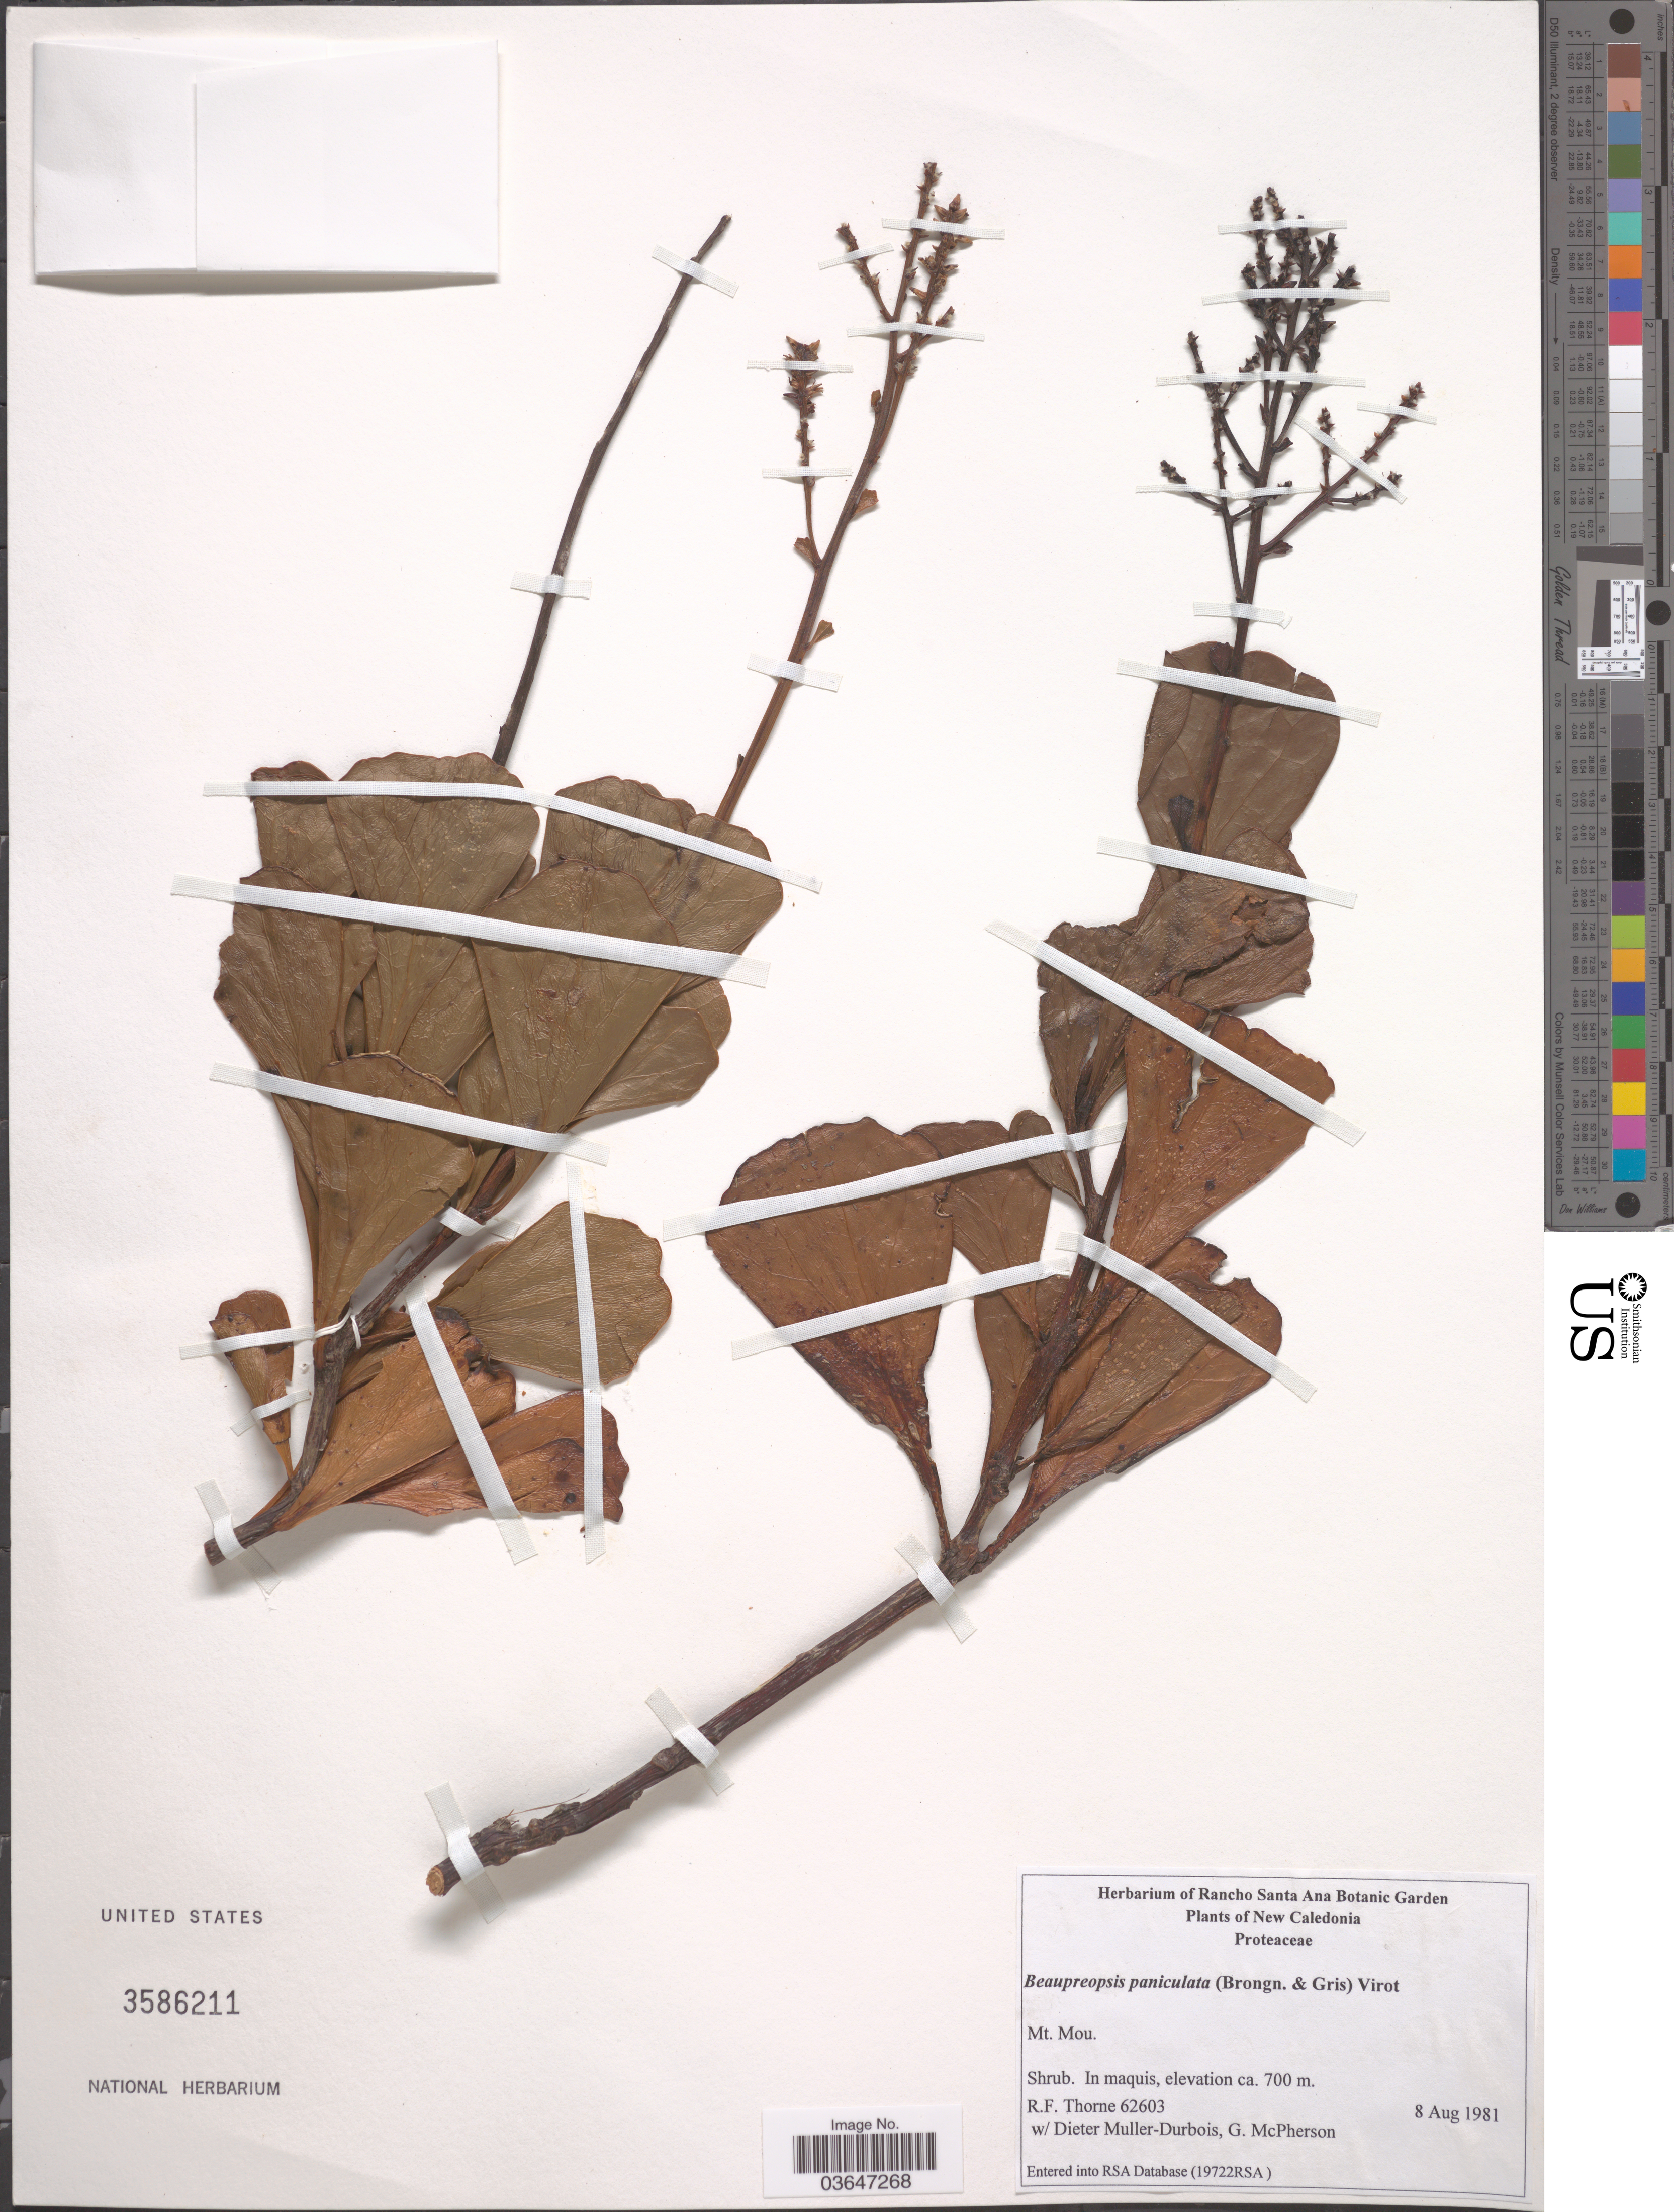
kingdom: Plantae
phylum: Tracheophyta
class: Magnoliopsida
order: Proteales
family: Proteaceae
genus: Beaupreopsis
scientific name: Beaupreopsis paniculata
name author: (Brongn. & Gris) R. Virot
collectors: R. Thorne, D. Muller & G. McPherson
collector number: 62603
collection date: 1981-08-08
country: New Caledonia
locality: Mt. Mou.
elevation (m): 700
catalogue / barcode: US 3586211